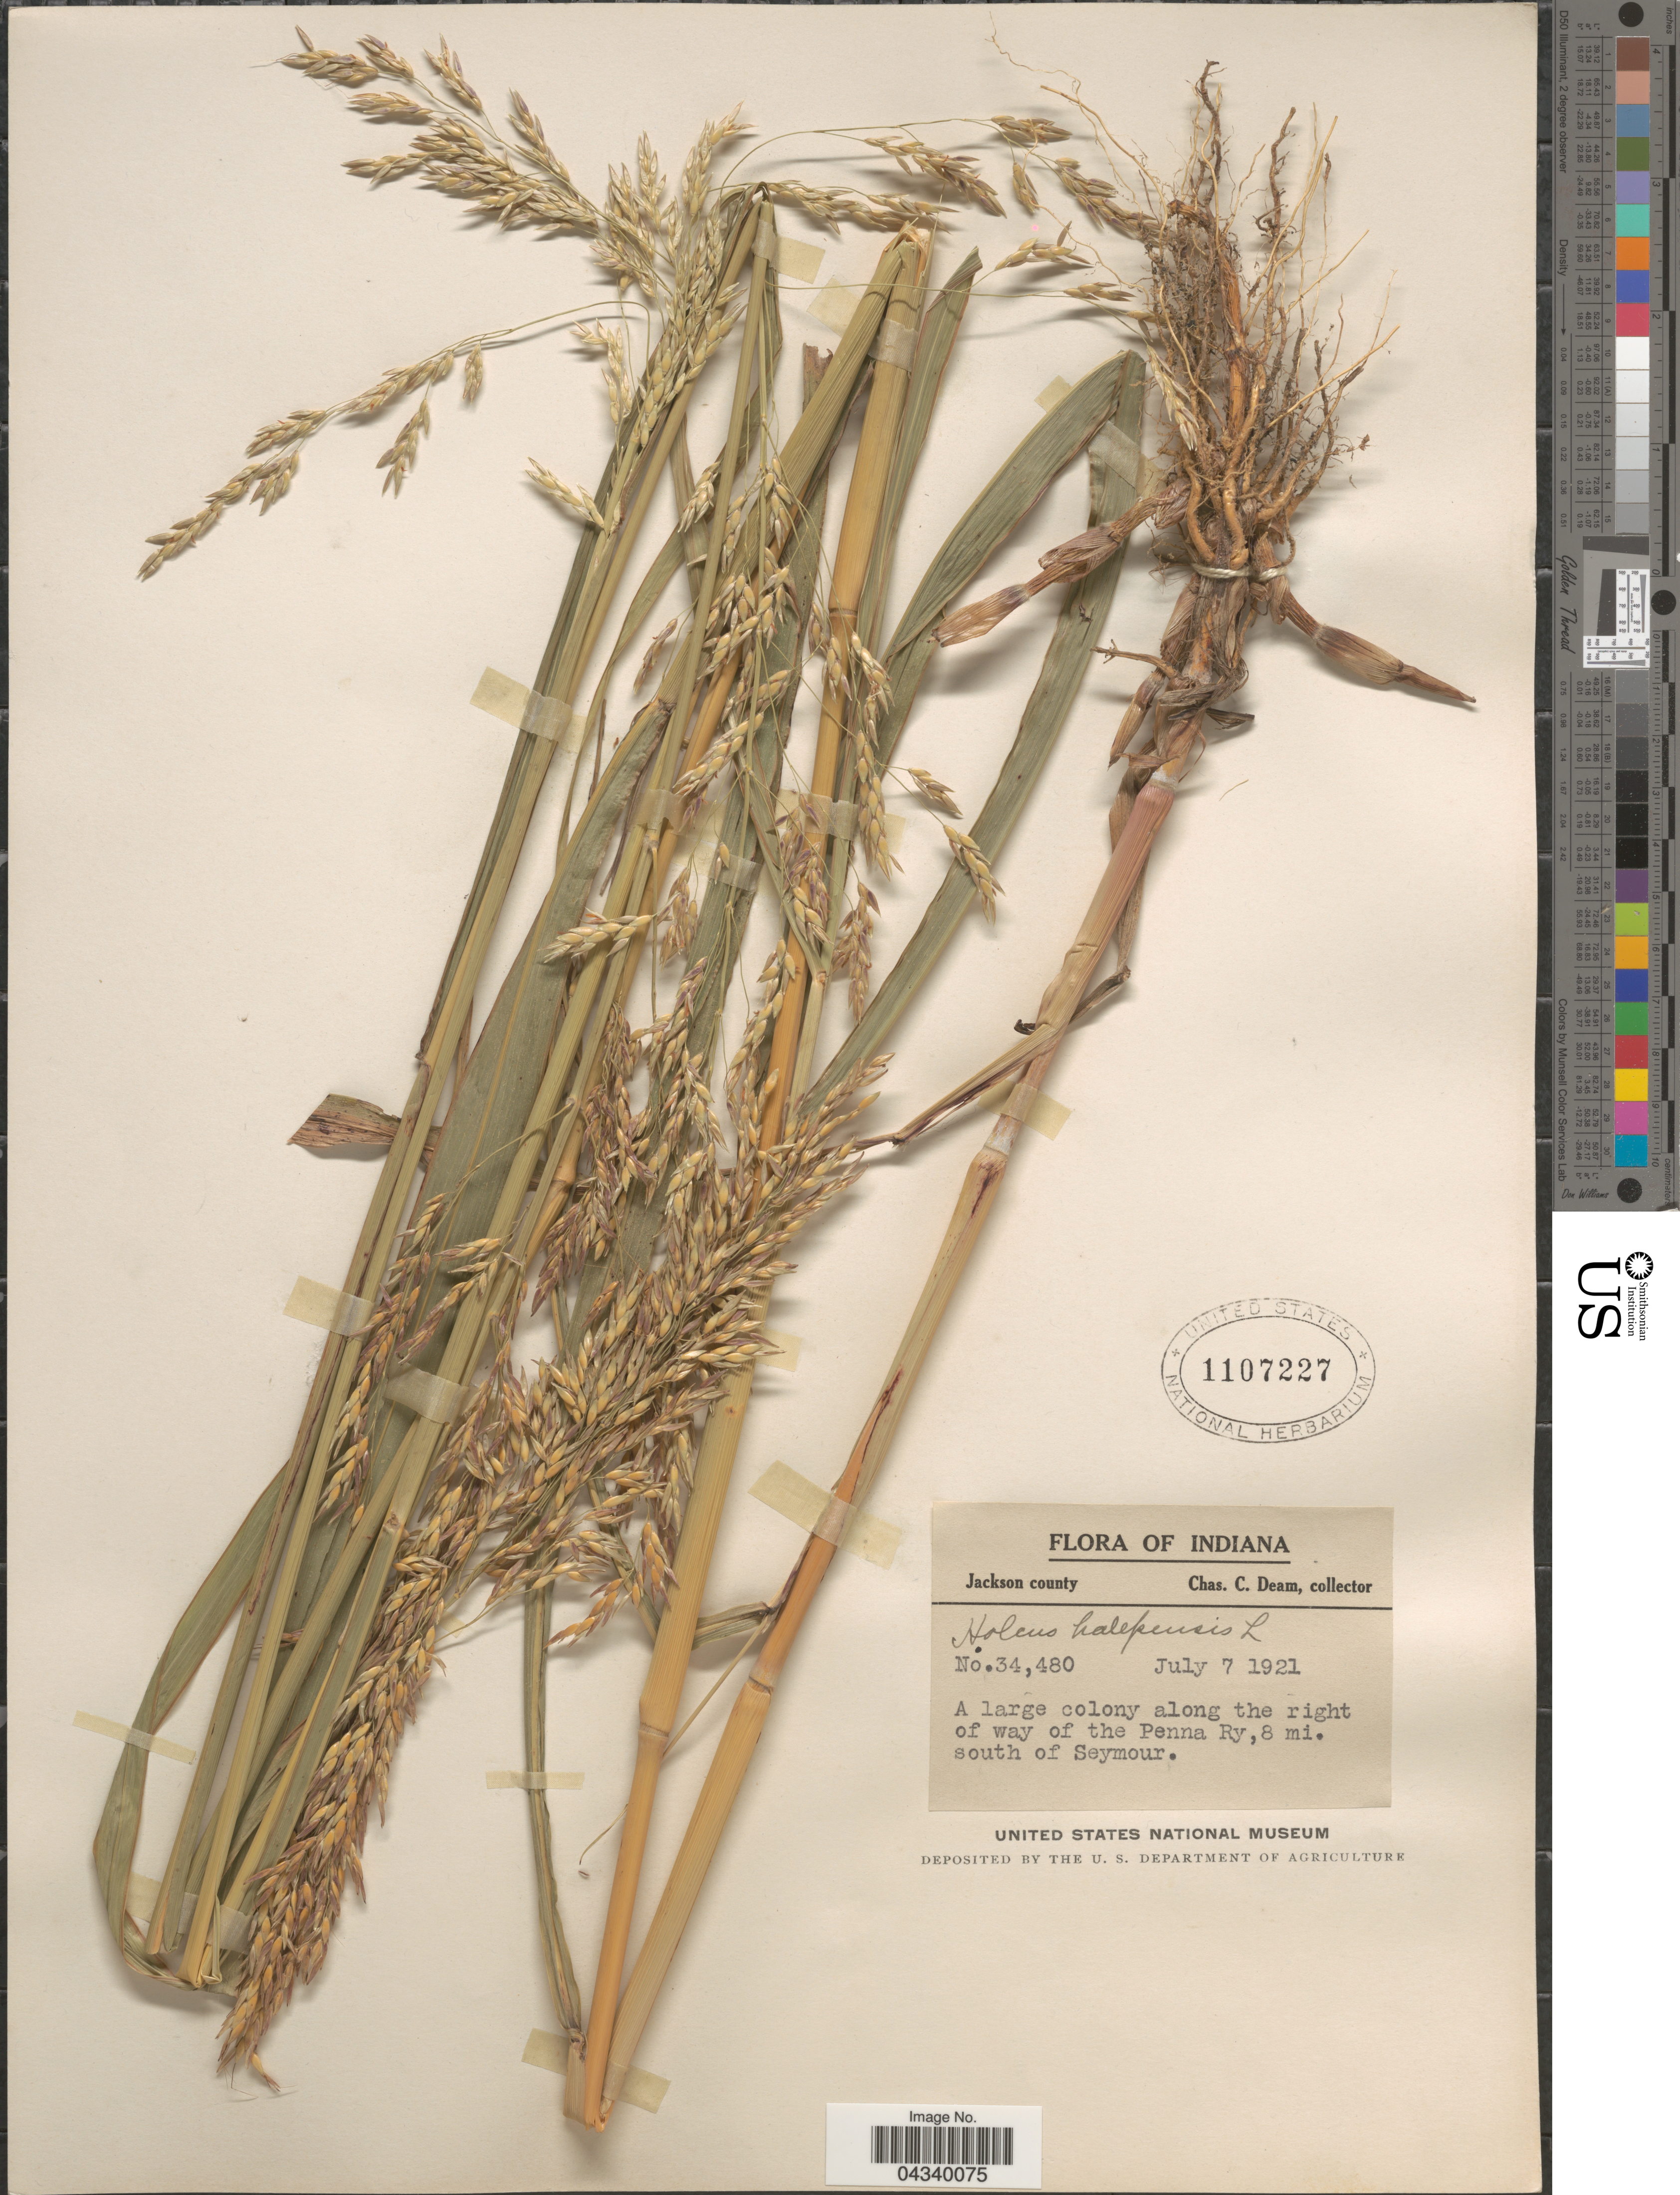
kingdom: Plantae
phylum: Tracheophyta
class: Liliopsida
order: Poales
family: Poaceae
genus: Sorghum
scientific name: Sorghum halepense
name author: (L.) Pers.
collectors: C. C. Deam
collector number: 34480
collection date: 1921-07-07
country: United States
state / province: Indiana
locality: Jackson county. Along the right of way of the Penna Ry, 8 mi. south of Seymour.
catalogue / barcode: US 1107227